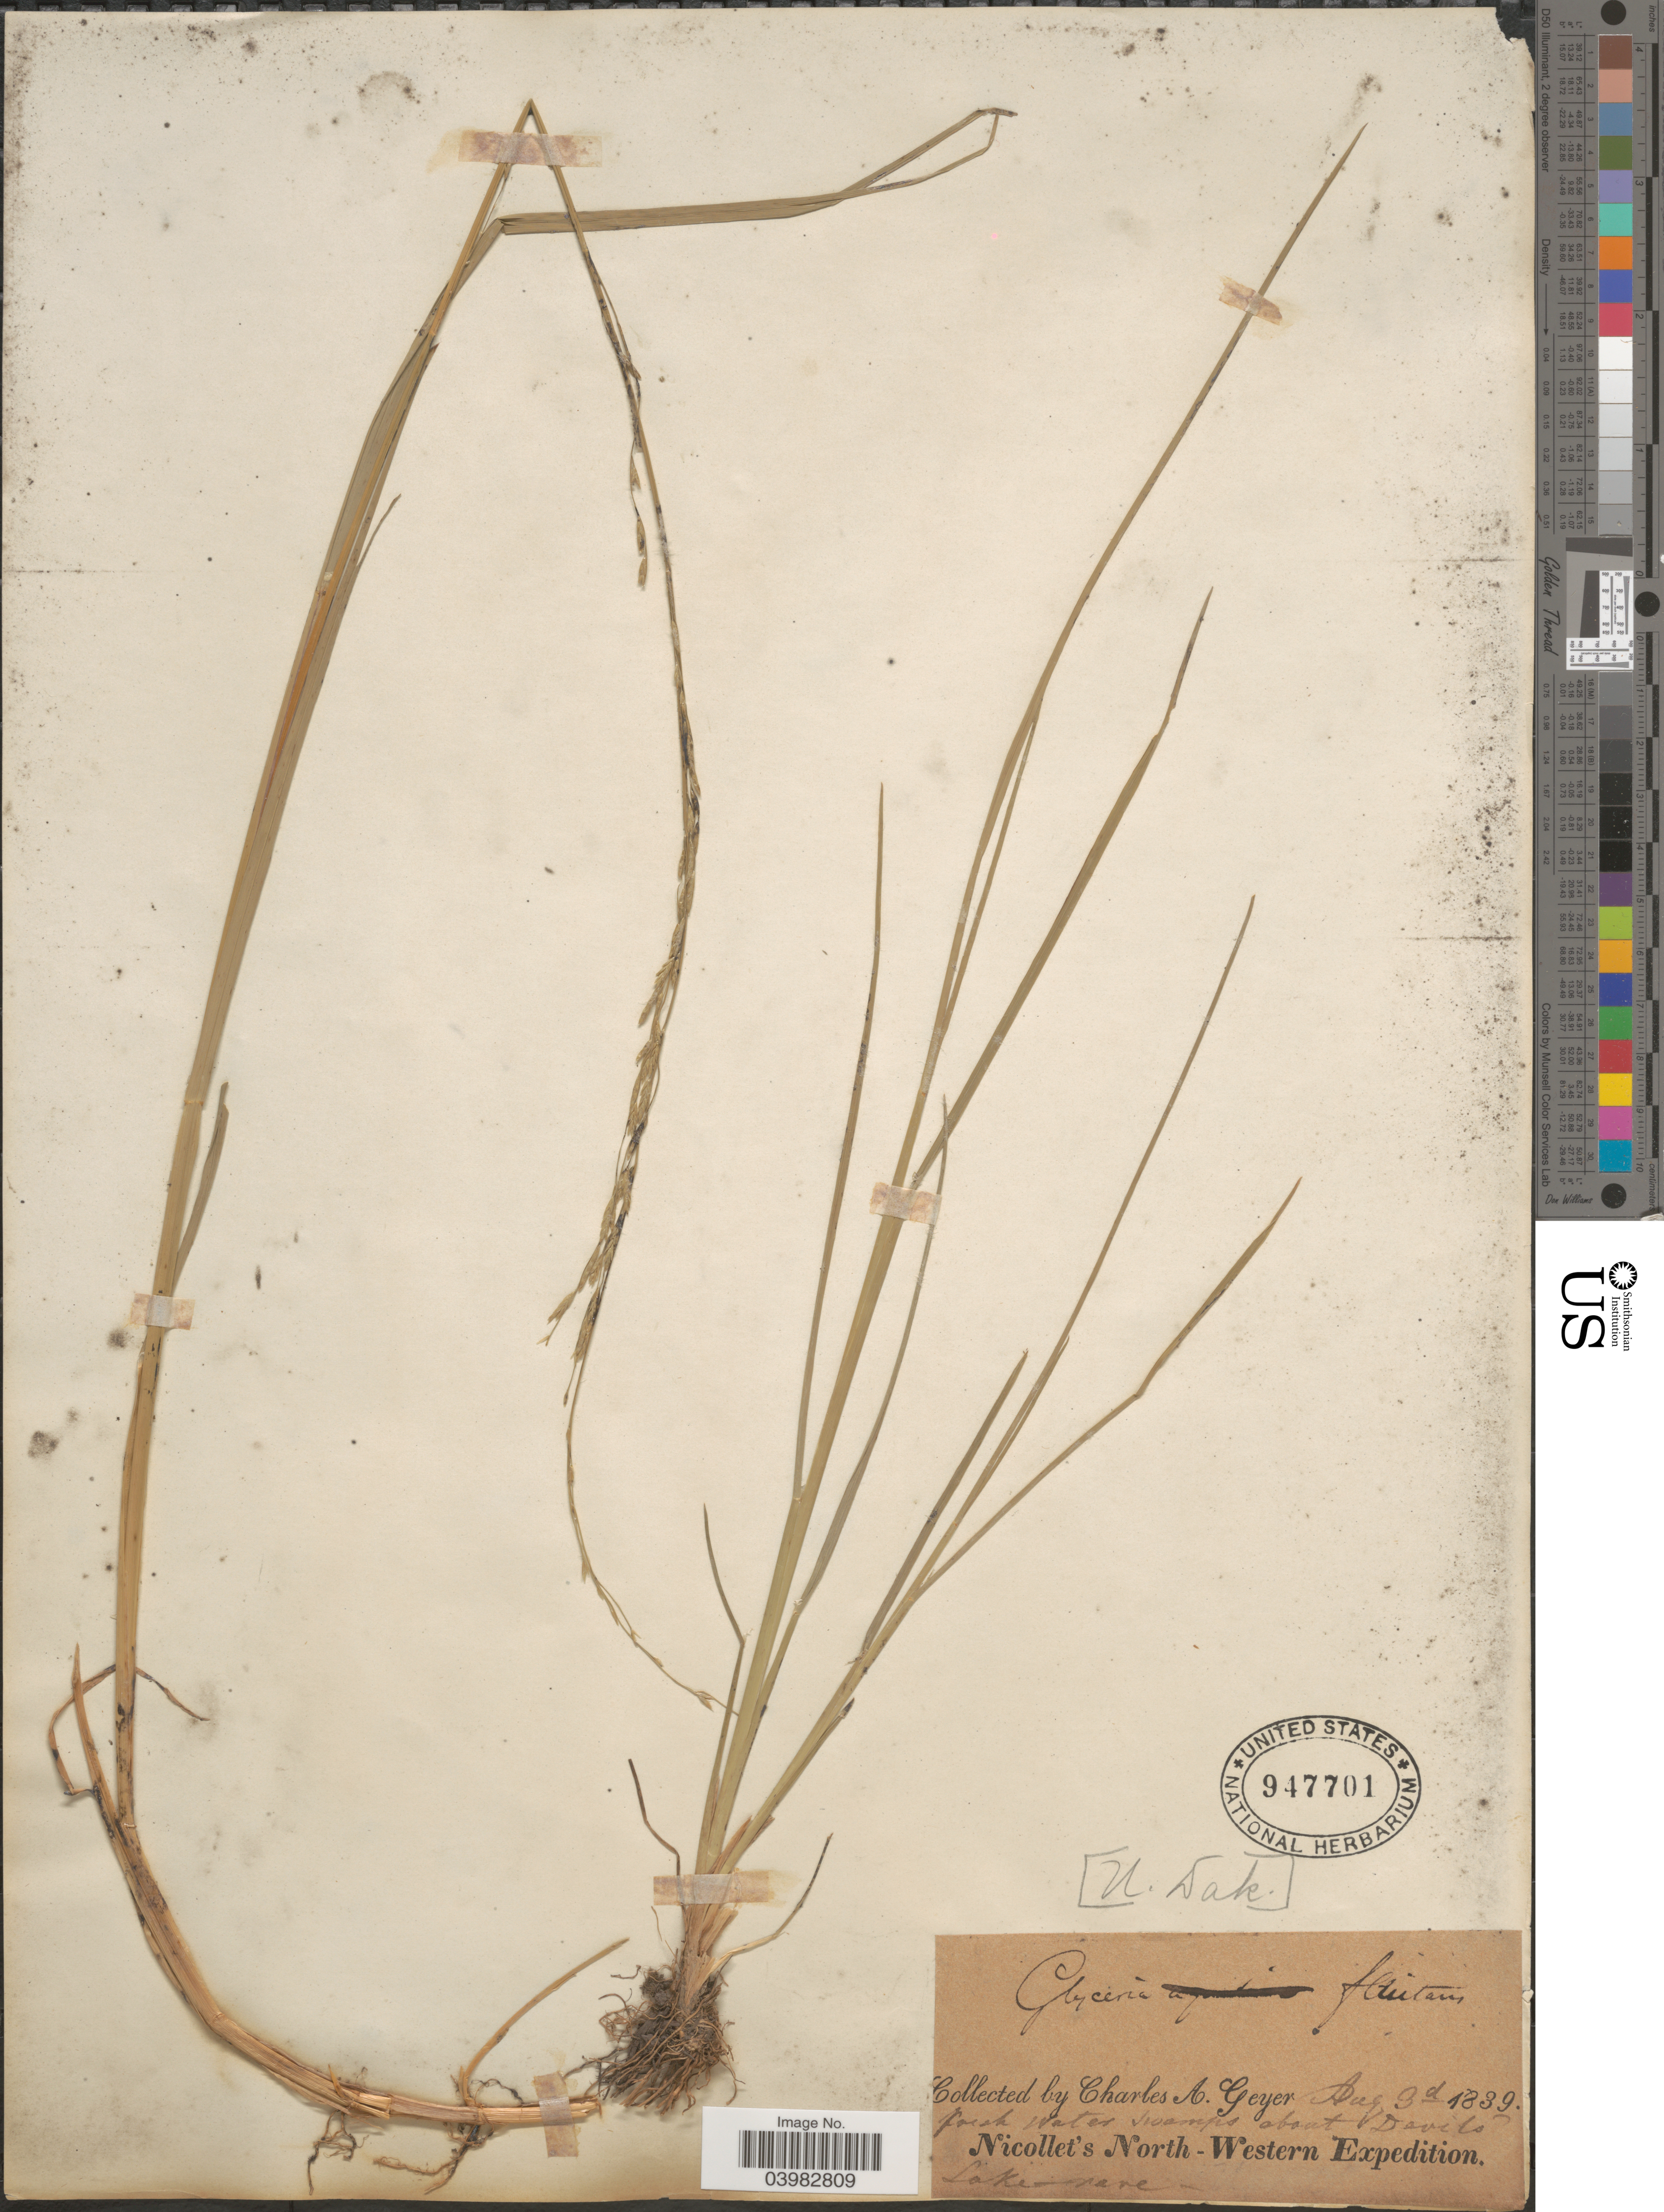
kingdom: Plantae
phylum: Tracheophyta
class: Liliopsida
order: Poales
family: Poaceae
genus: Glyceria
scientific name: Glyceria borealis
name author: (Nash) Batchelder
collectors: C. Geyer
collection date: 1839-08-03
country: United States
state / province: North Dakota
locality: About Devils Lake.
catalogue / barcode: US 947701